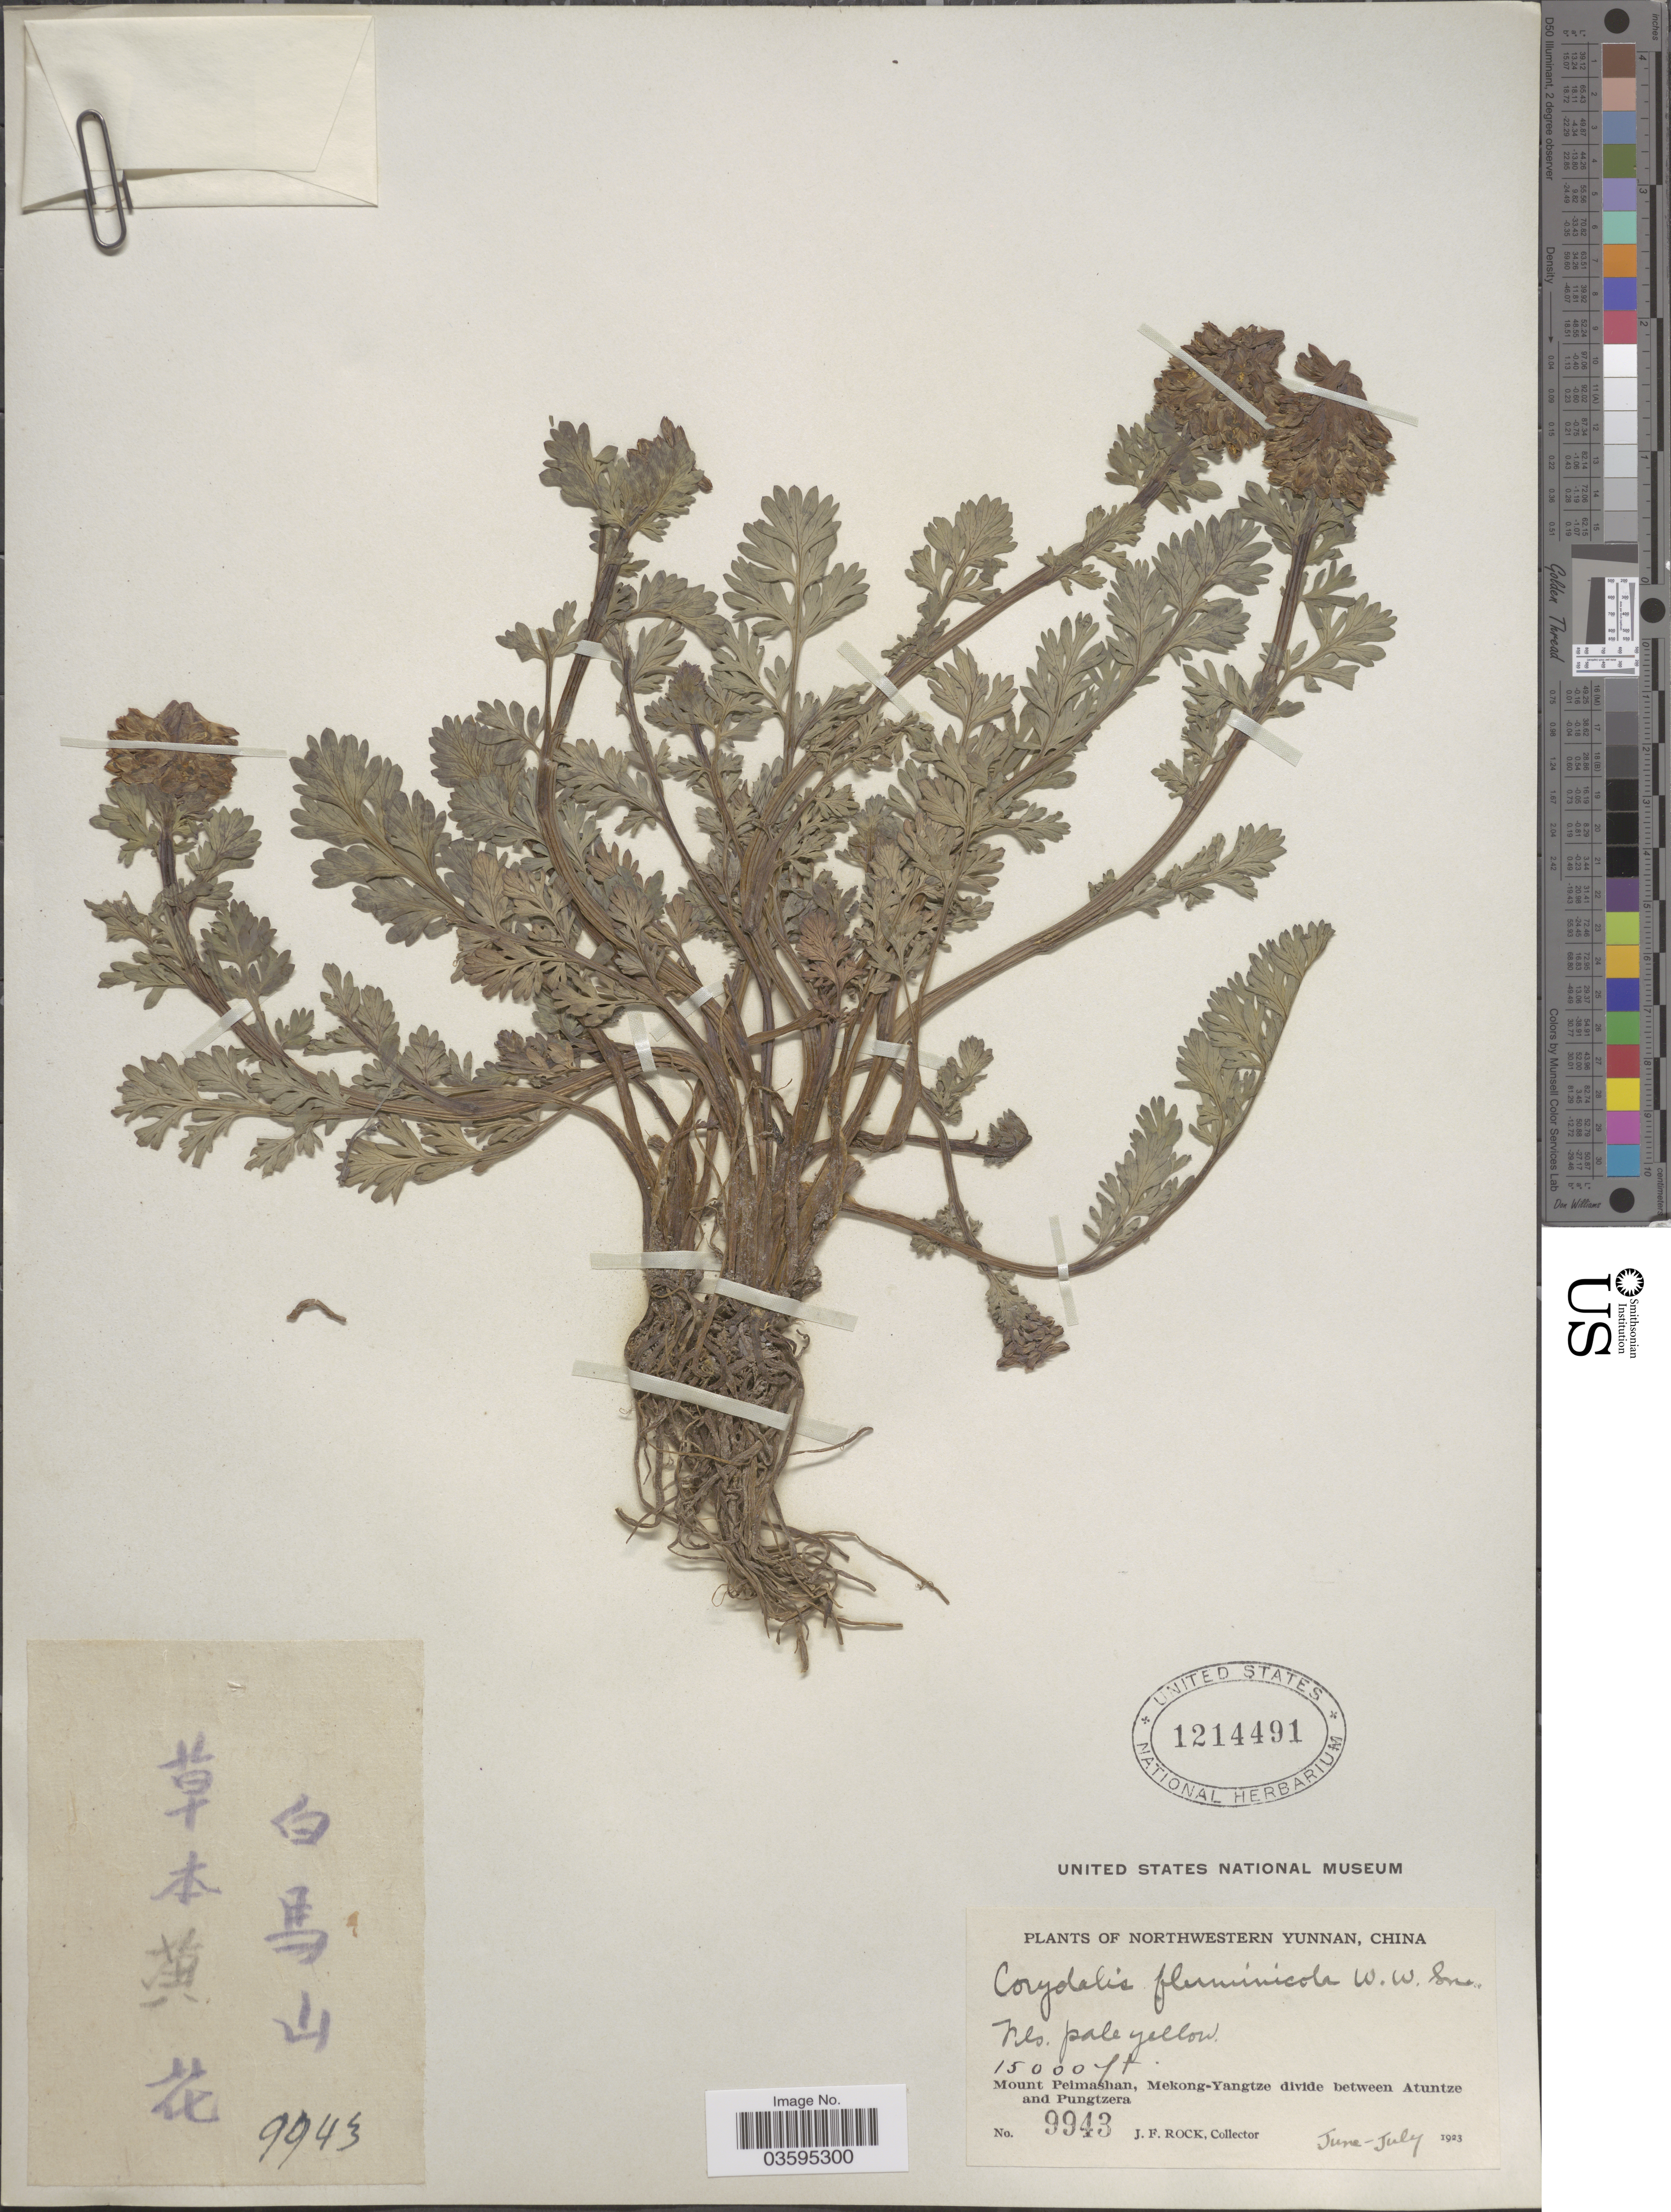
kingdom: Plantae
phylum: Tracheophyta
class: Magnoliopsida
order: Ranunculales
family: Papaveraceae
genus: Corydalis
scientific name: Corydalis hamata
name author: Franch.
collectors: J. Rock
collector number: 9943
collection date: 1923-06/1923-07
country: China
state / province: Yunnan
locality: Northwestern Yunnan. Mount Peimashan, Mekong-Yangtze divide between Atuntze and Pungtzera.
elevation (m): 4572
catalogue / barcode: US 1214491